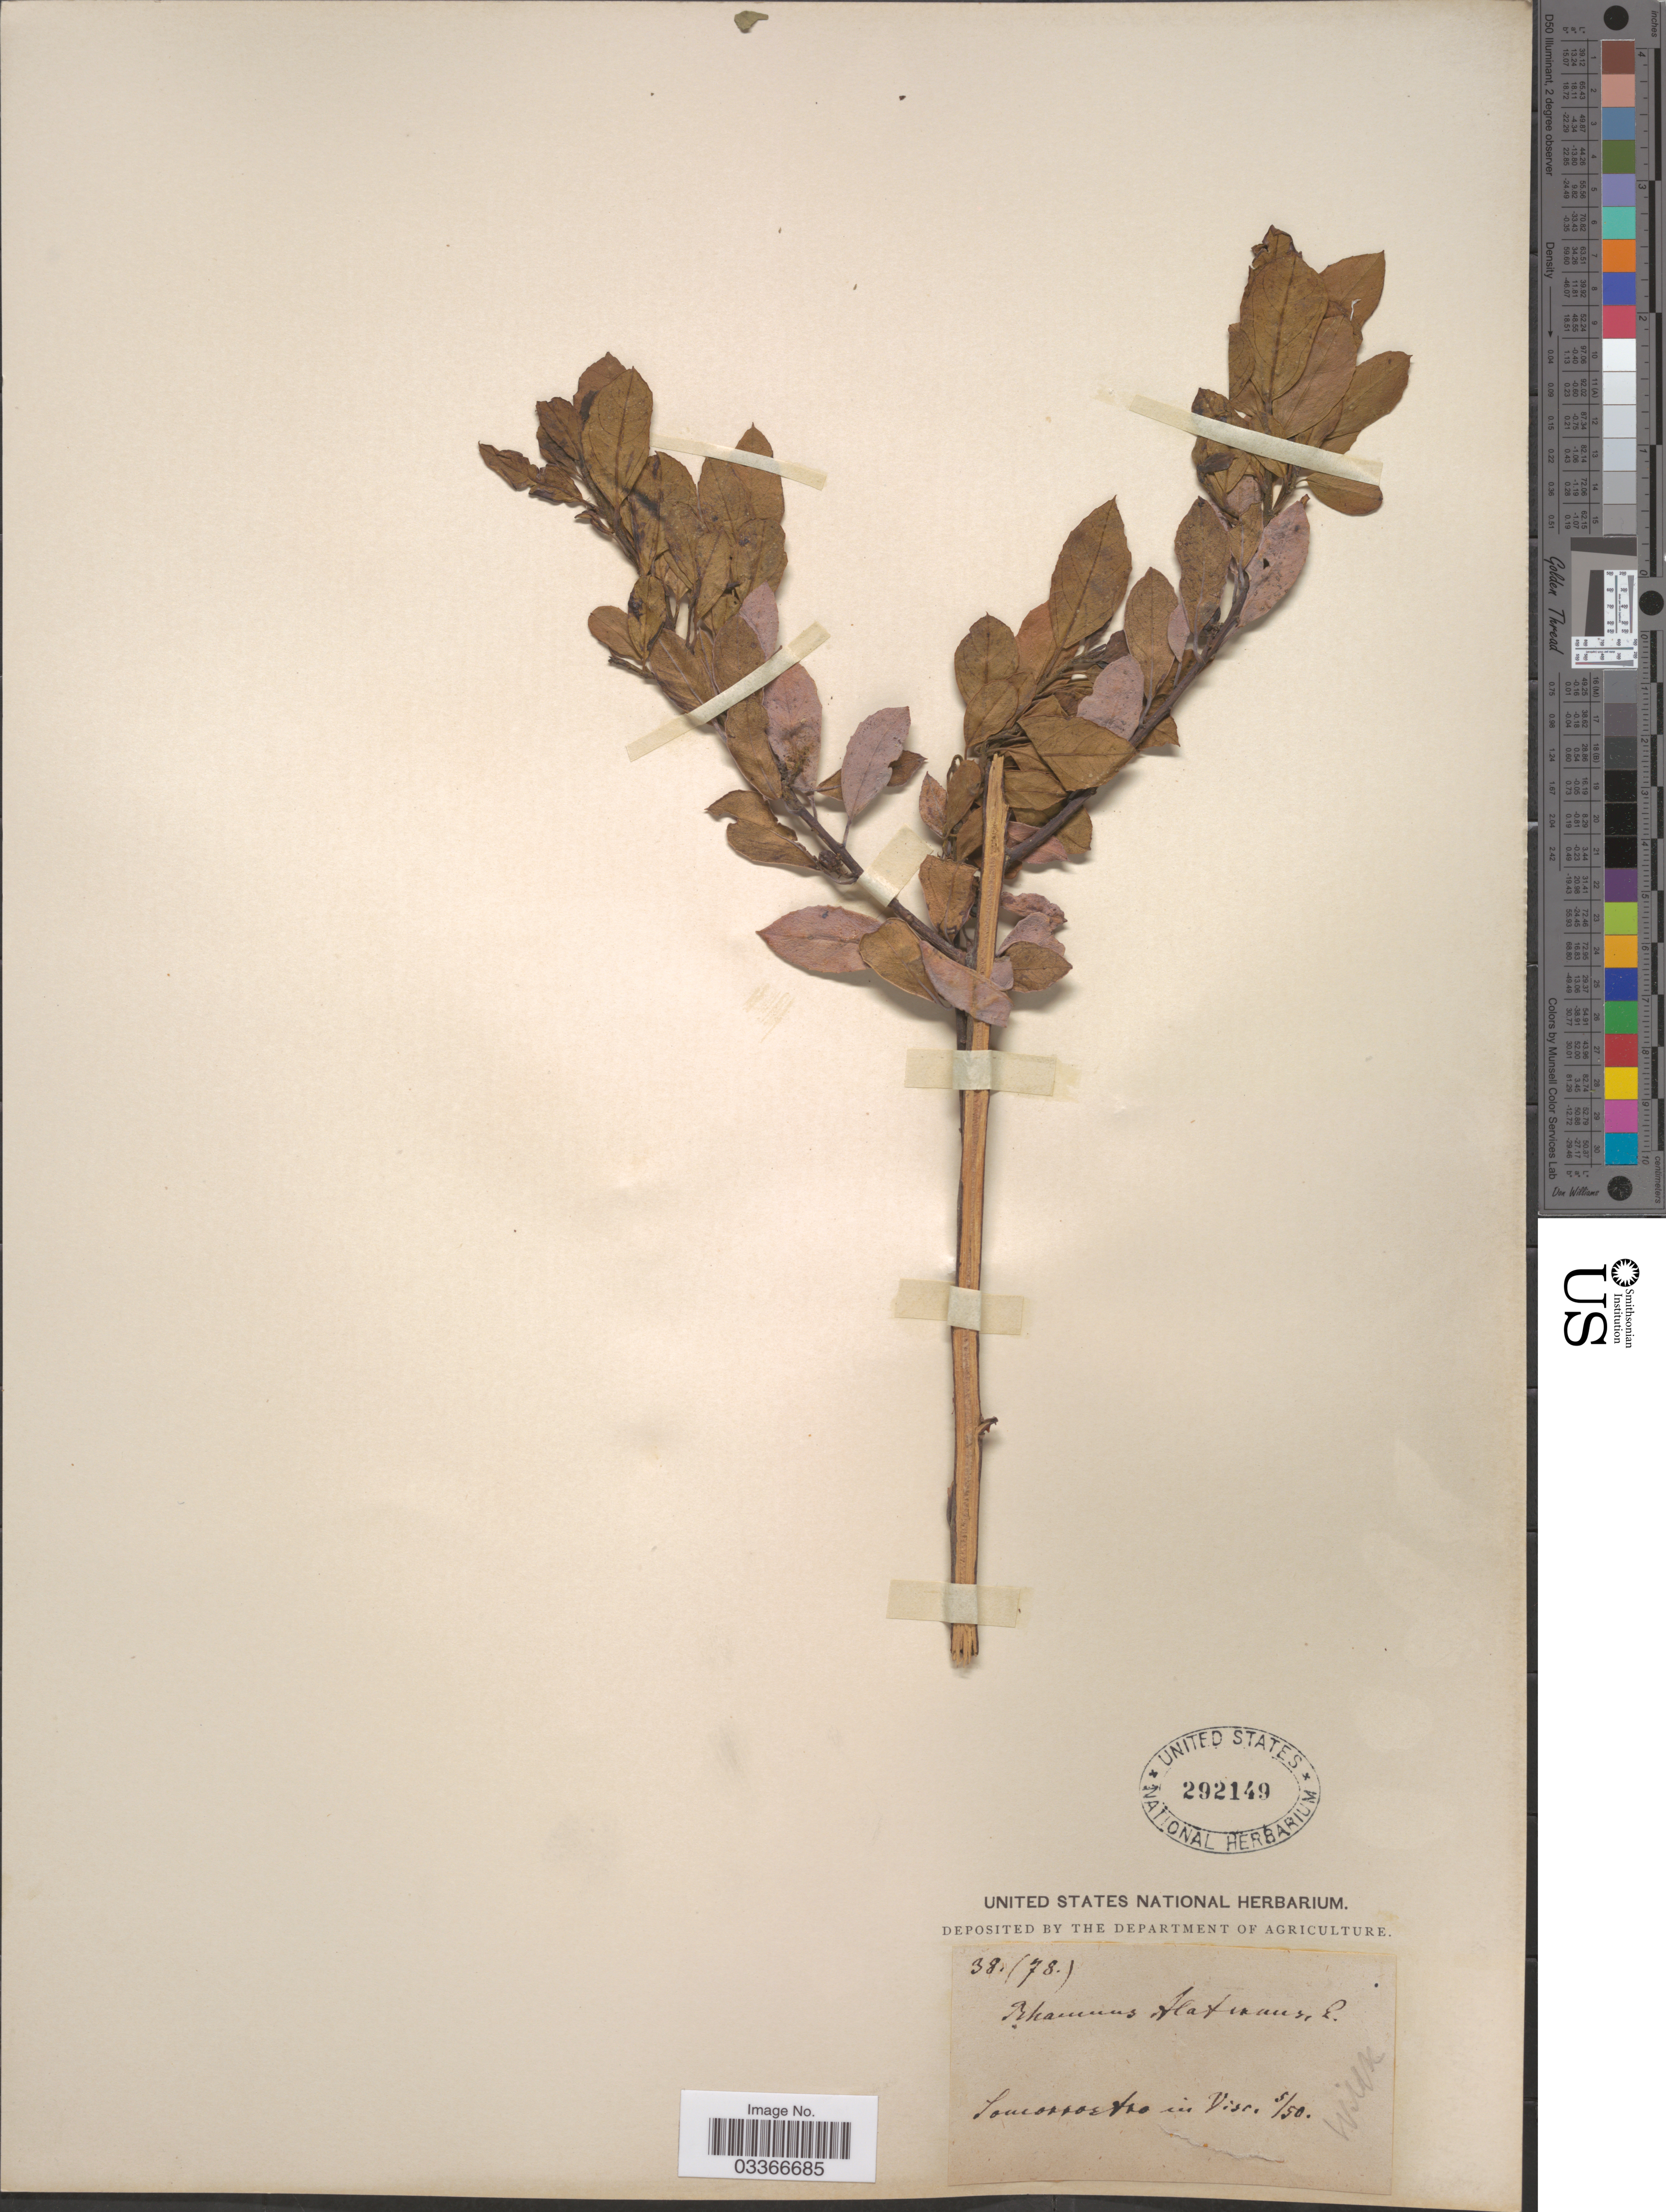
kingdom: Plantae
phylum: Tracheophyta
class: Magnoliopsida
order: Rosales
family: Rhamnaceae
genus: Rhamnus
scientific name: Rhamnus alaternus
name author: L.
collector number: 38.(78)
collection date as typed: Transcribed d/m/y: /5/50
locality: Somossortro in Disr. [interpreted]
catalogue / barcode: US 292149